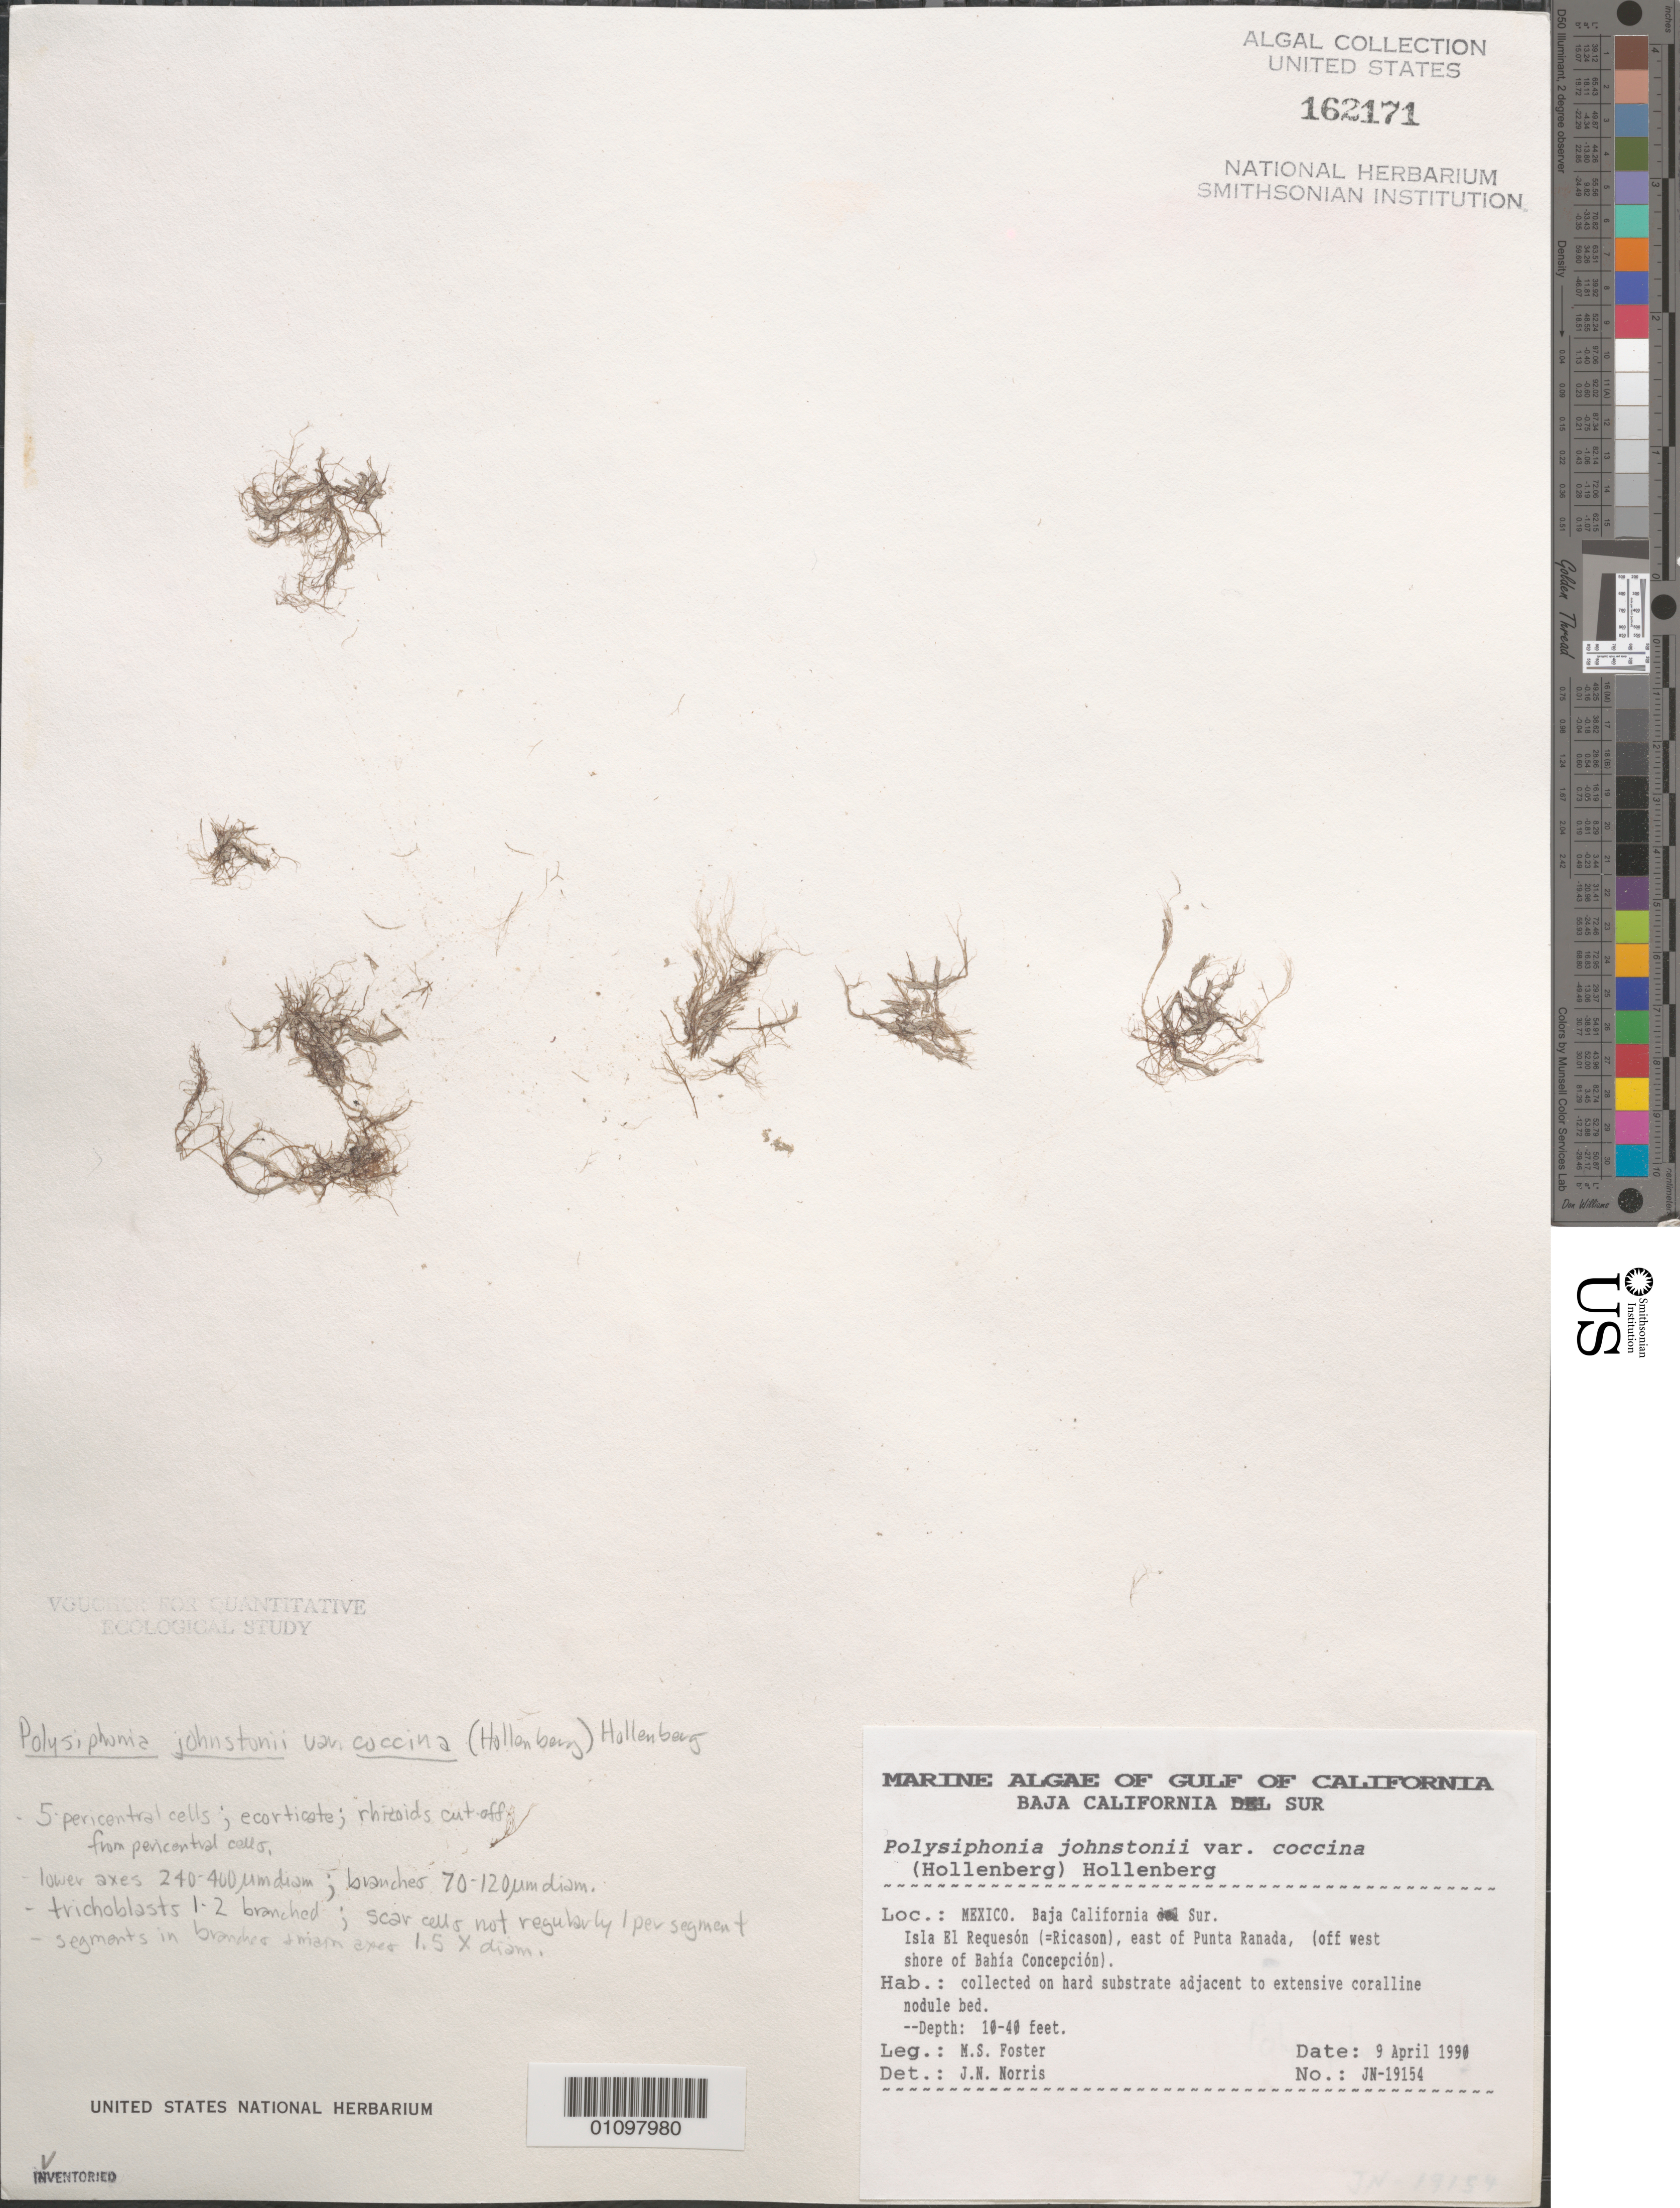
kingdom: Plantae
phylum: Rhodophyta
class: Florideophyceae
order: Ceramiales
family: Rhodomelaceae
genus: Melanothamnus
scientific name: Melanothamnus johnstonii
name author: (Setchell & N.L. Gardner) Diaz-Tapia & Maggs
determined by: Algae name updating Project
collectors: M. Foster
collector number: JN-19154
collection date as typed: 09 Apr 1990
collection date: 1990-04-09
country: México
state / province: Baja California Sur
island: Isla El Requeson (Ricason)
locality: East of Punta Ranada, off west shore of Bahia Concepcion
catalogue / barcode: US 162171